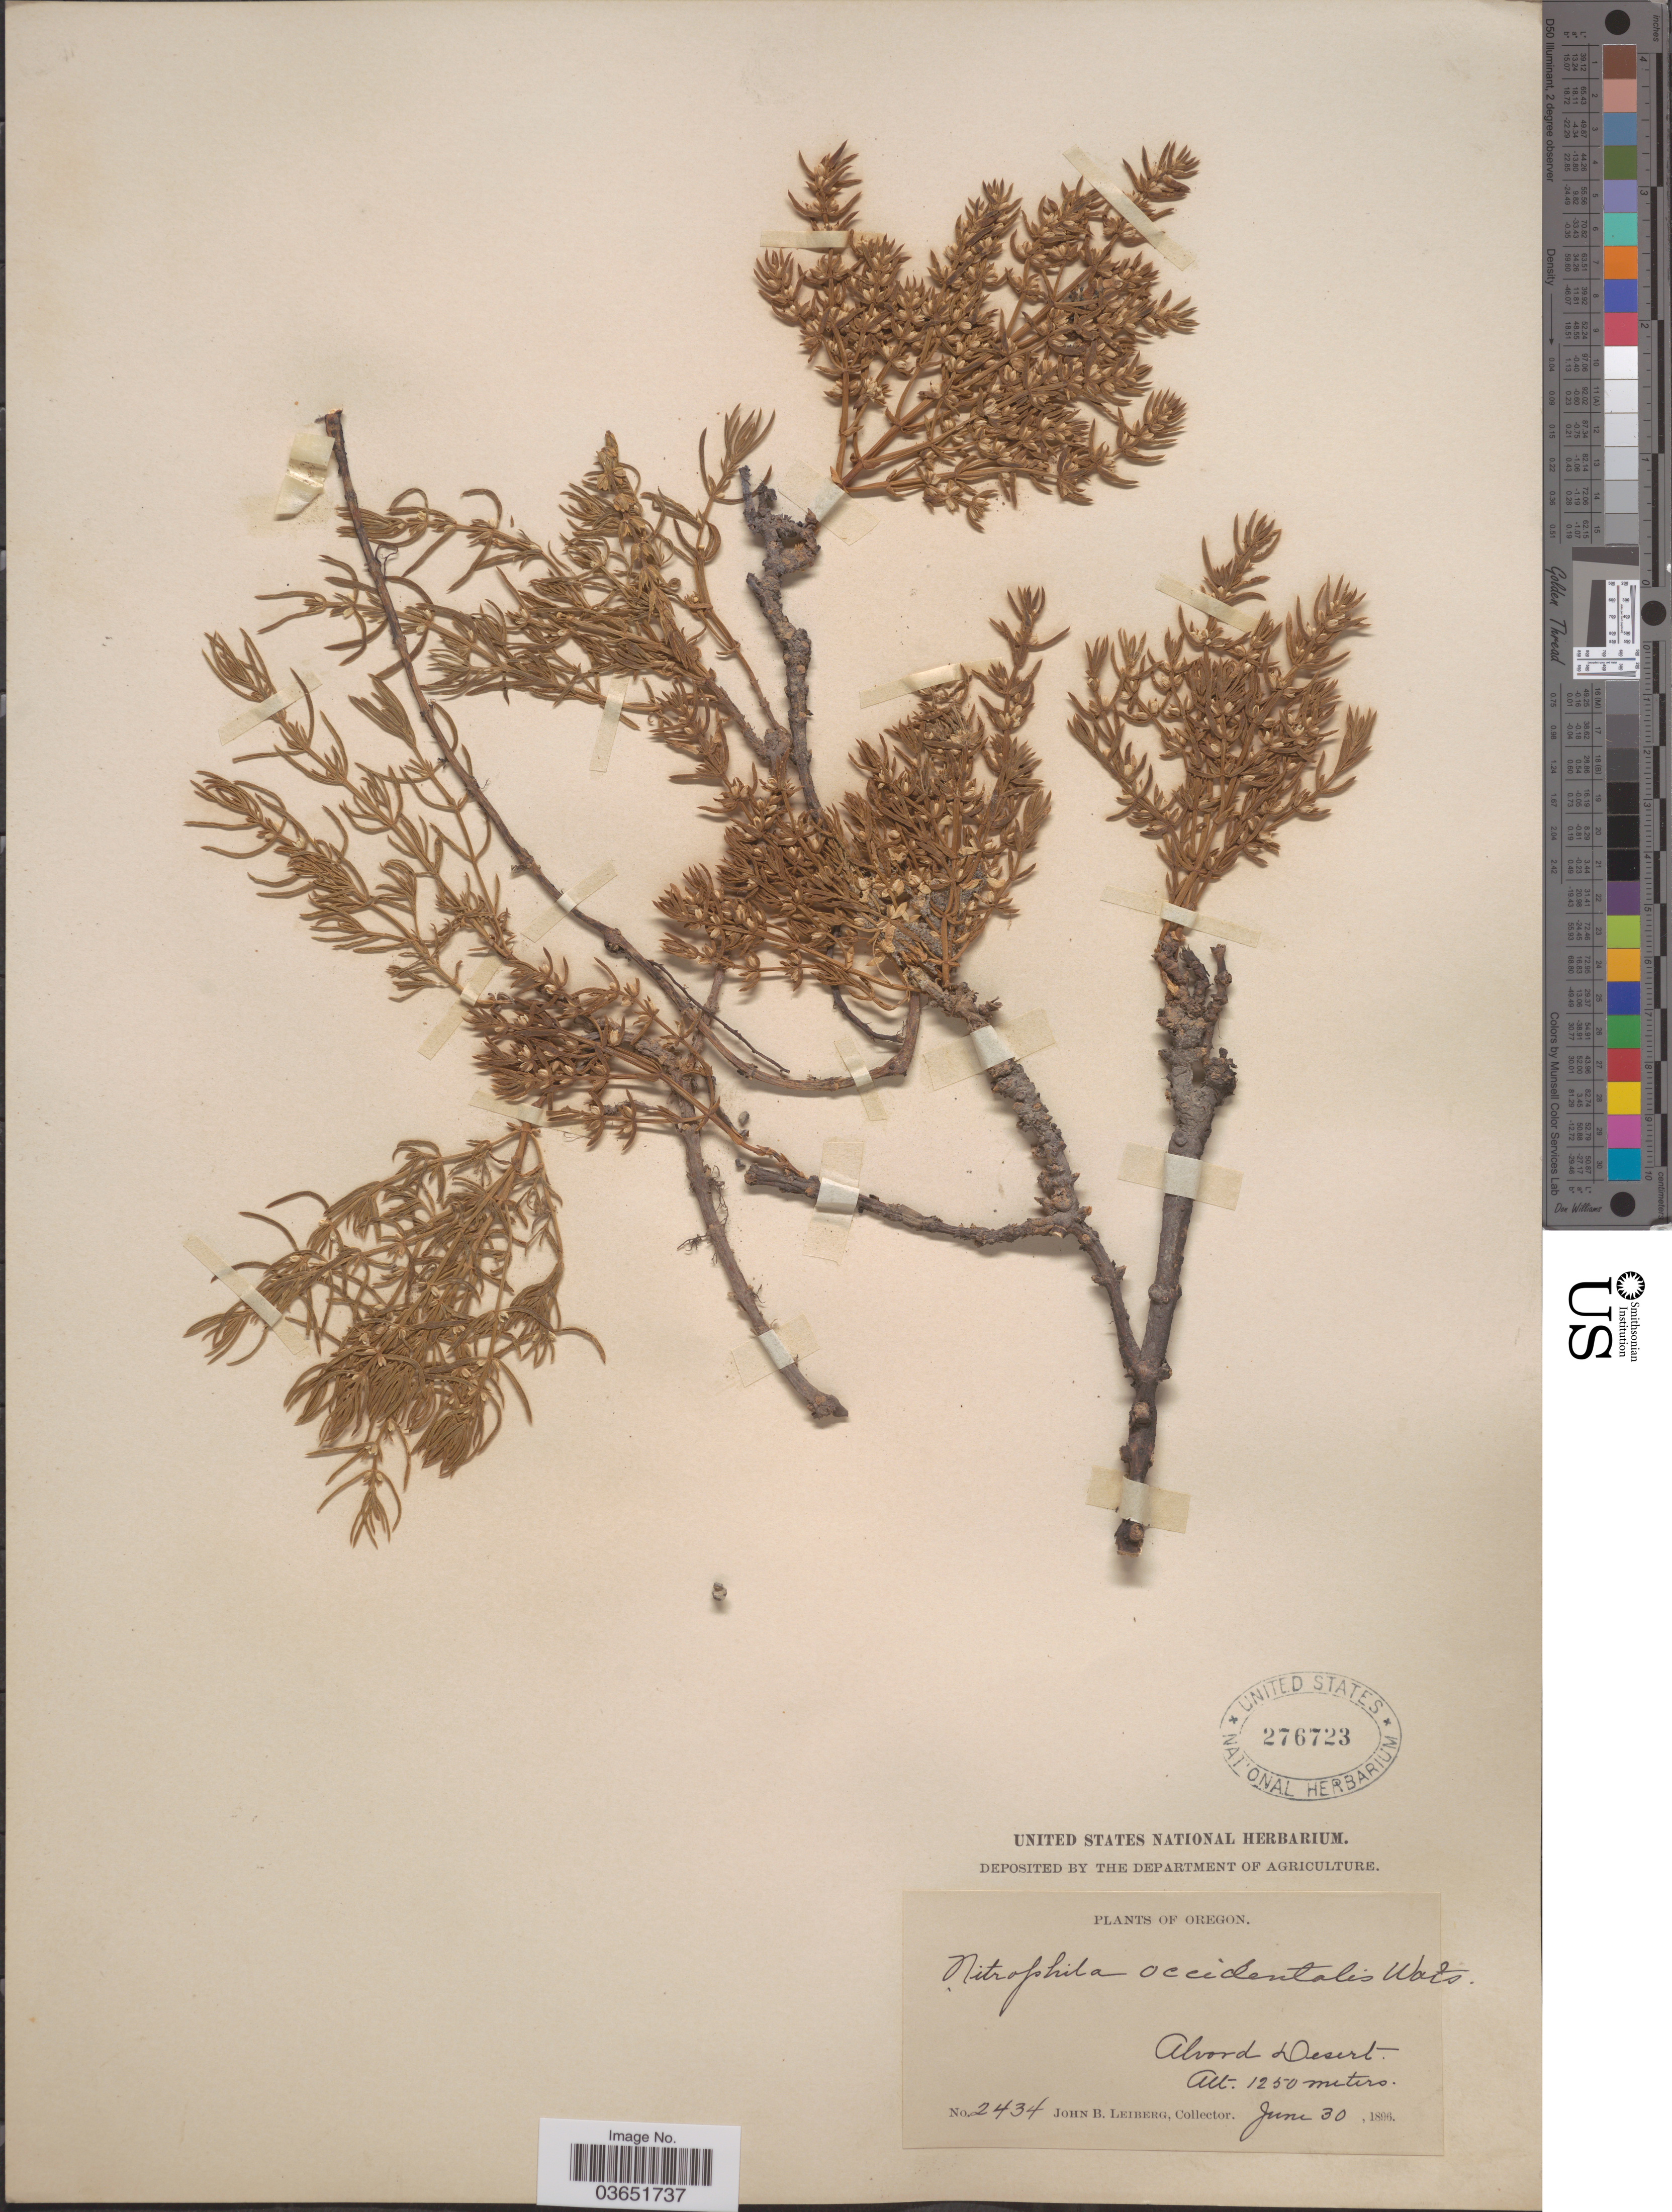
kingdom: Plantae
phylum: Tracheophyta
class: Magnoliopsida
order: Caryophyllales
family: Amaranthaceae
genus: Nitrophila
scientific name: Nitrophila occidentalis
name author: (Moq.) S. Watson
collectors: J. B. Leiberg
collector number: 2434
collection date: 1896-06-30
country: United States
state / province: Oregon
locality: Alvord Desert.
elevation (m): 1250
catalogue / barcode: US 276723